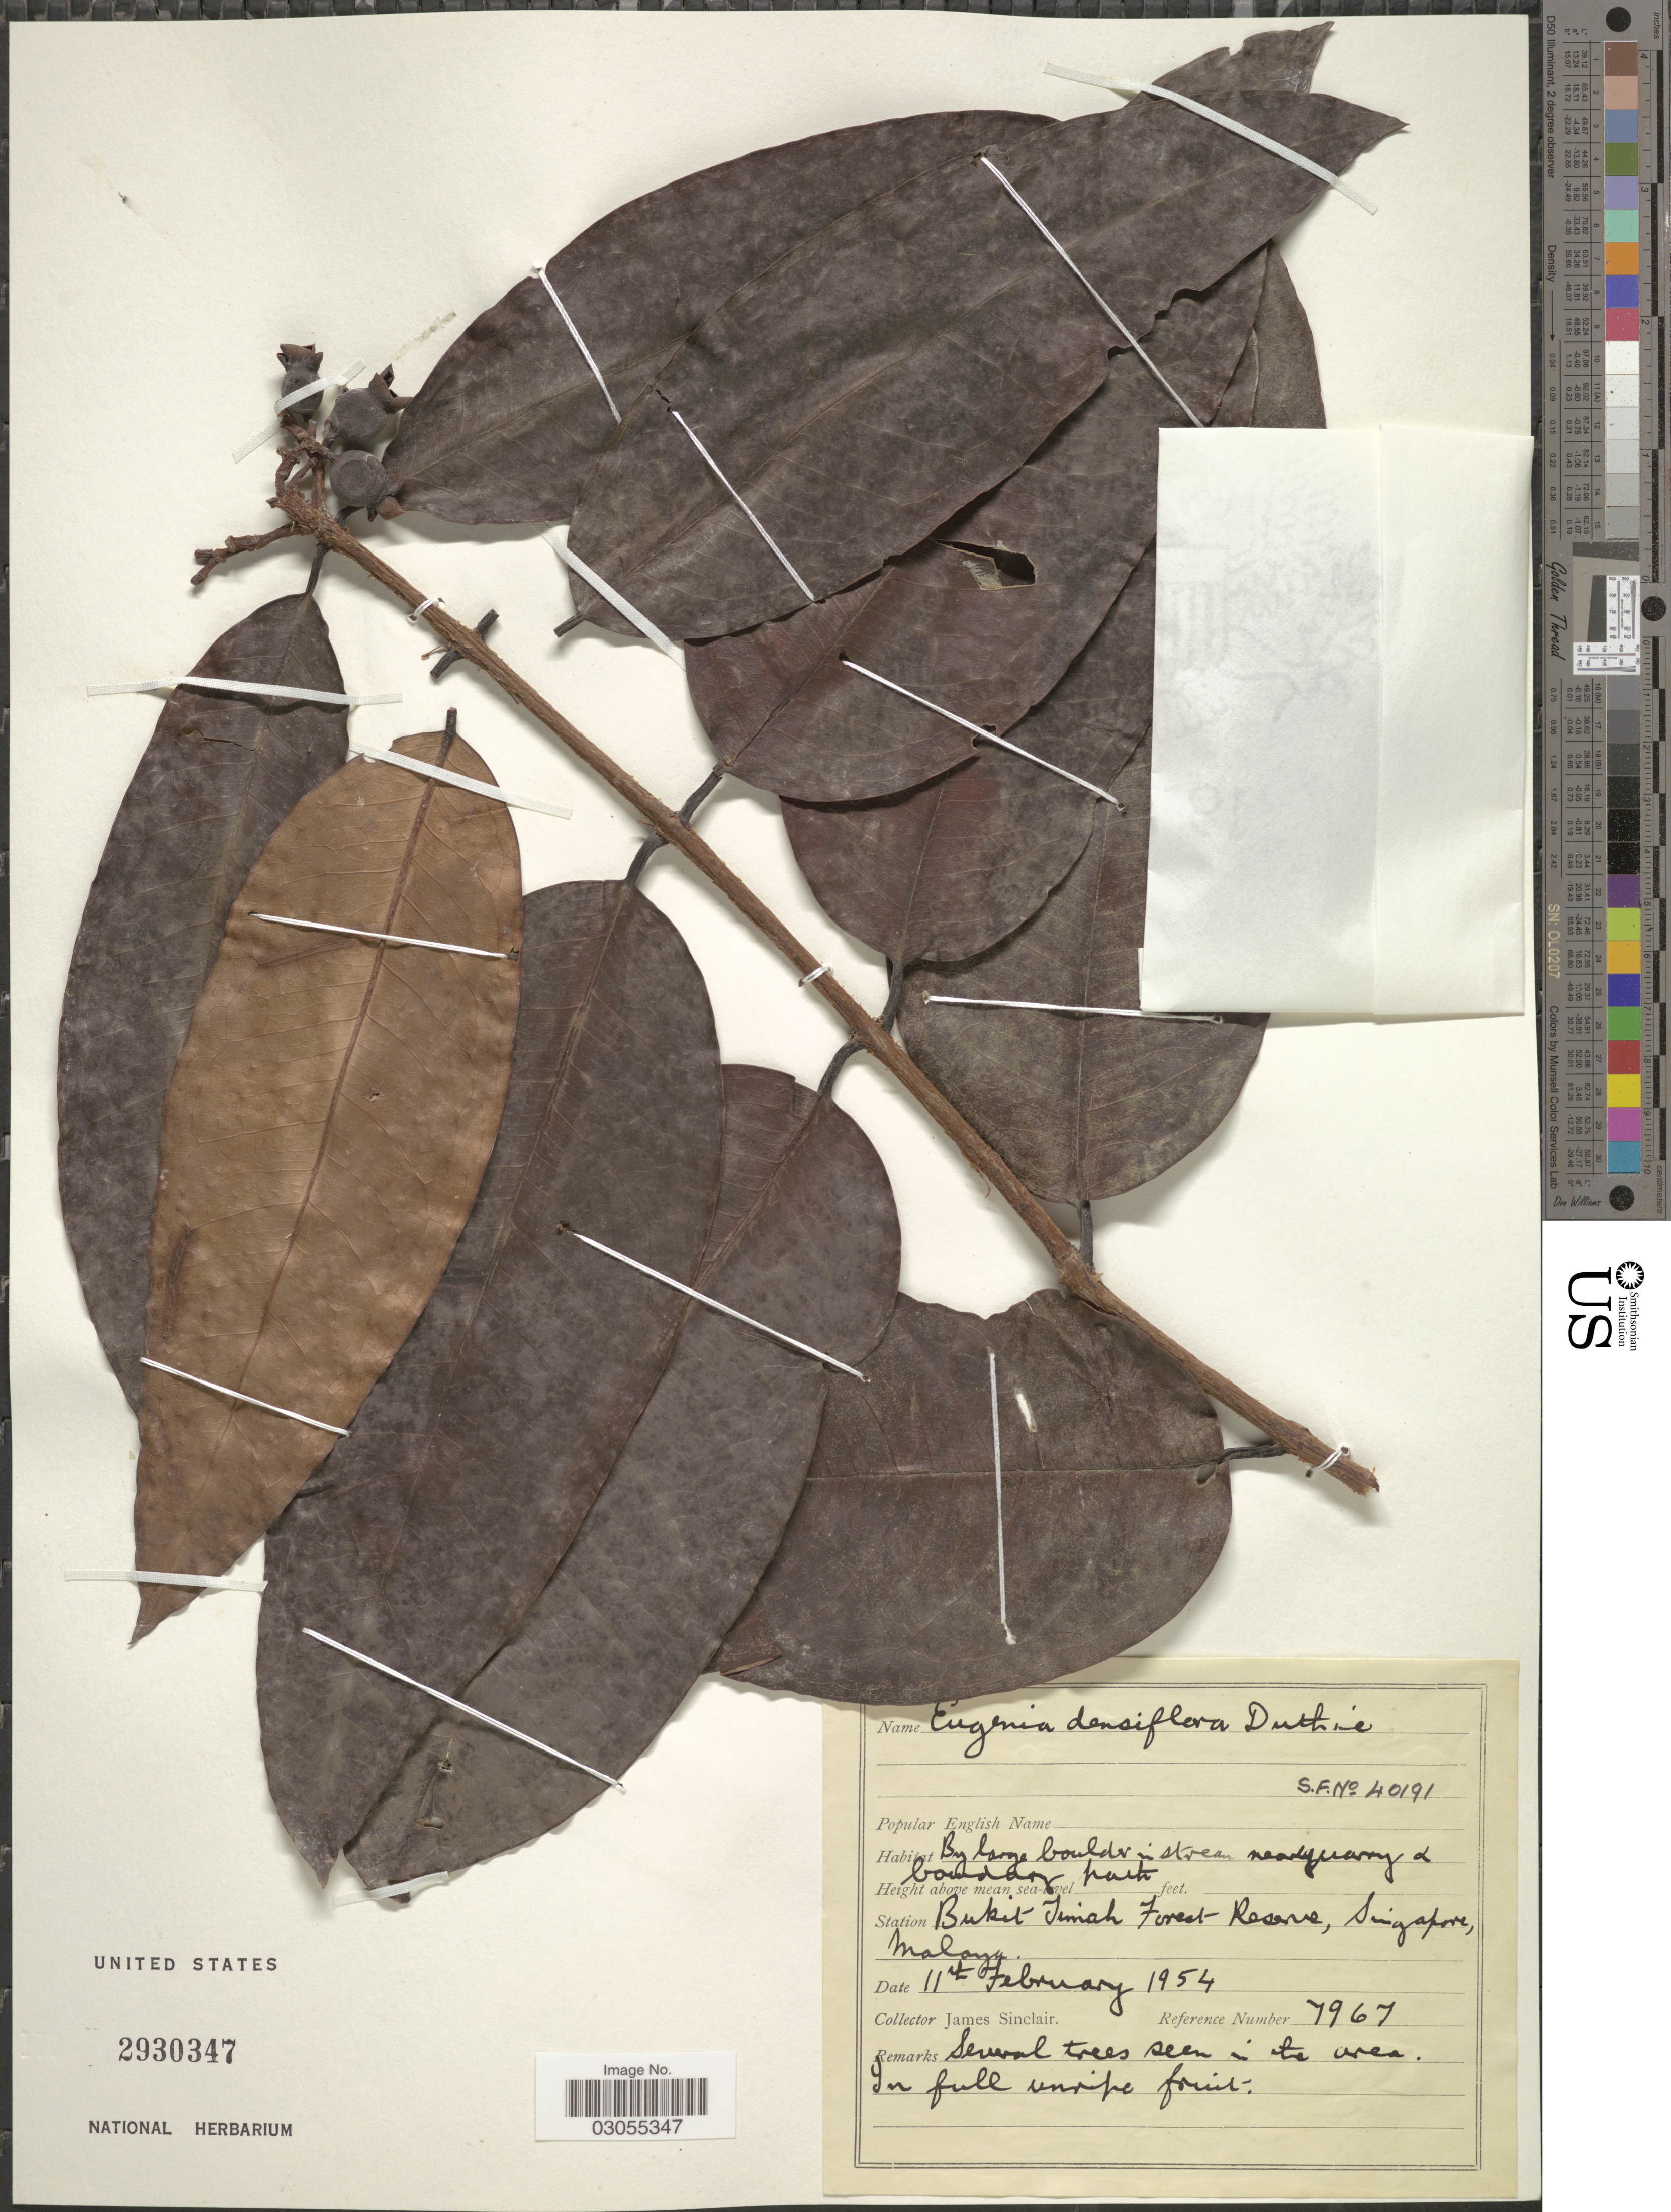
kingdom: Plantae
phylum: Tracheophyta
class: Magnoliopsida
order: Myrtales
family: Myrtaceae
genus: Syzygium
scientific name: Syzygium sp.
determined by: Strong, Mark T., (BOT), Smithsonian Institution - National Museum of Natural History (UNITED STATES)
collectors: J. Sinclair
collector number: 7967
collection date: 1954-02-11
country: Singapore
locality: Station Bukit Timah Forest Reserve, Malaya.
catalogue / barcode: US 2930347